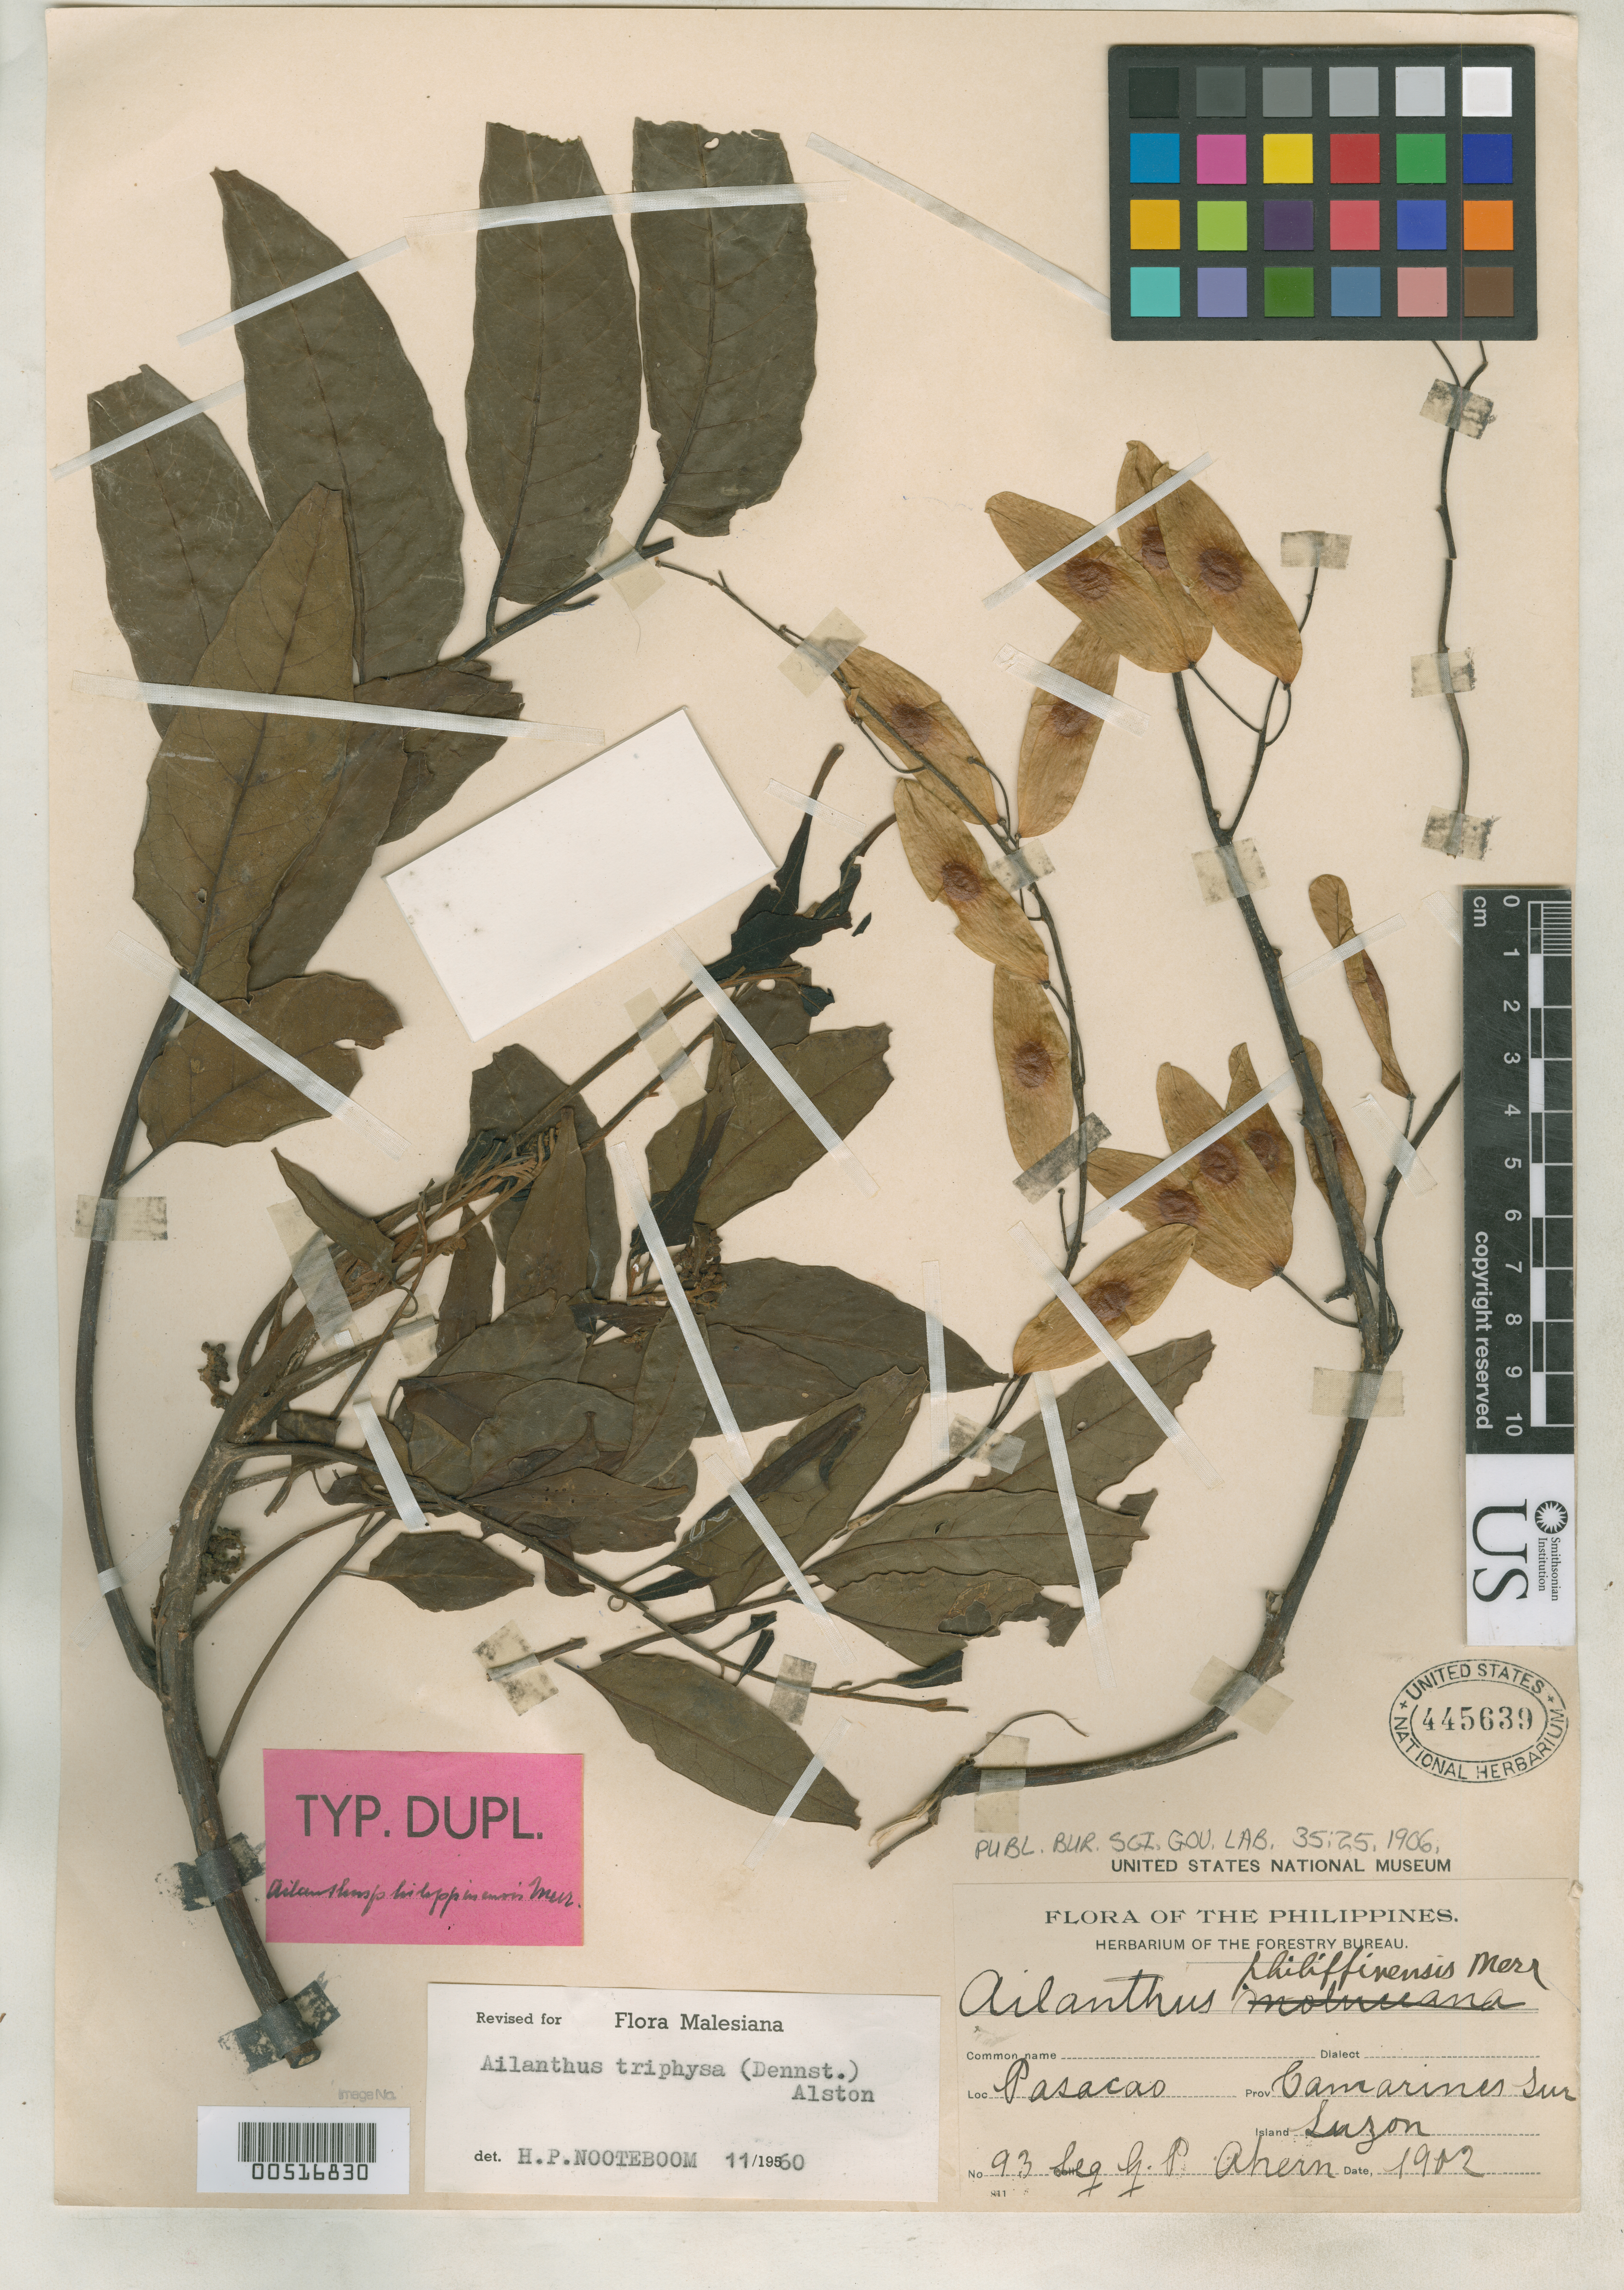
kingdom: Plantae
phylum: Tracheophyta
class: Magnoliopsida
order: Sapindales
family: Simaroubaceae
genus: Ailanthus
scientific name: Ailanthus philippinensis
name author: Merr.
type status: Isosyntype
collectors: G. Ahern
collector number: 93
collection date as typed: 1902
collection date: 1902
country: Philippines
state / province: Bicol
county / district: Camarines Sur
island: Luzon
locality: Pasacao.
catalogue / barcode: US 445639